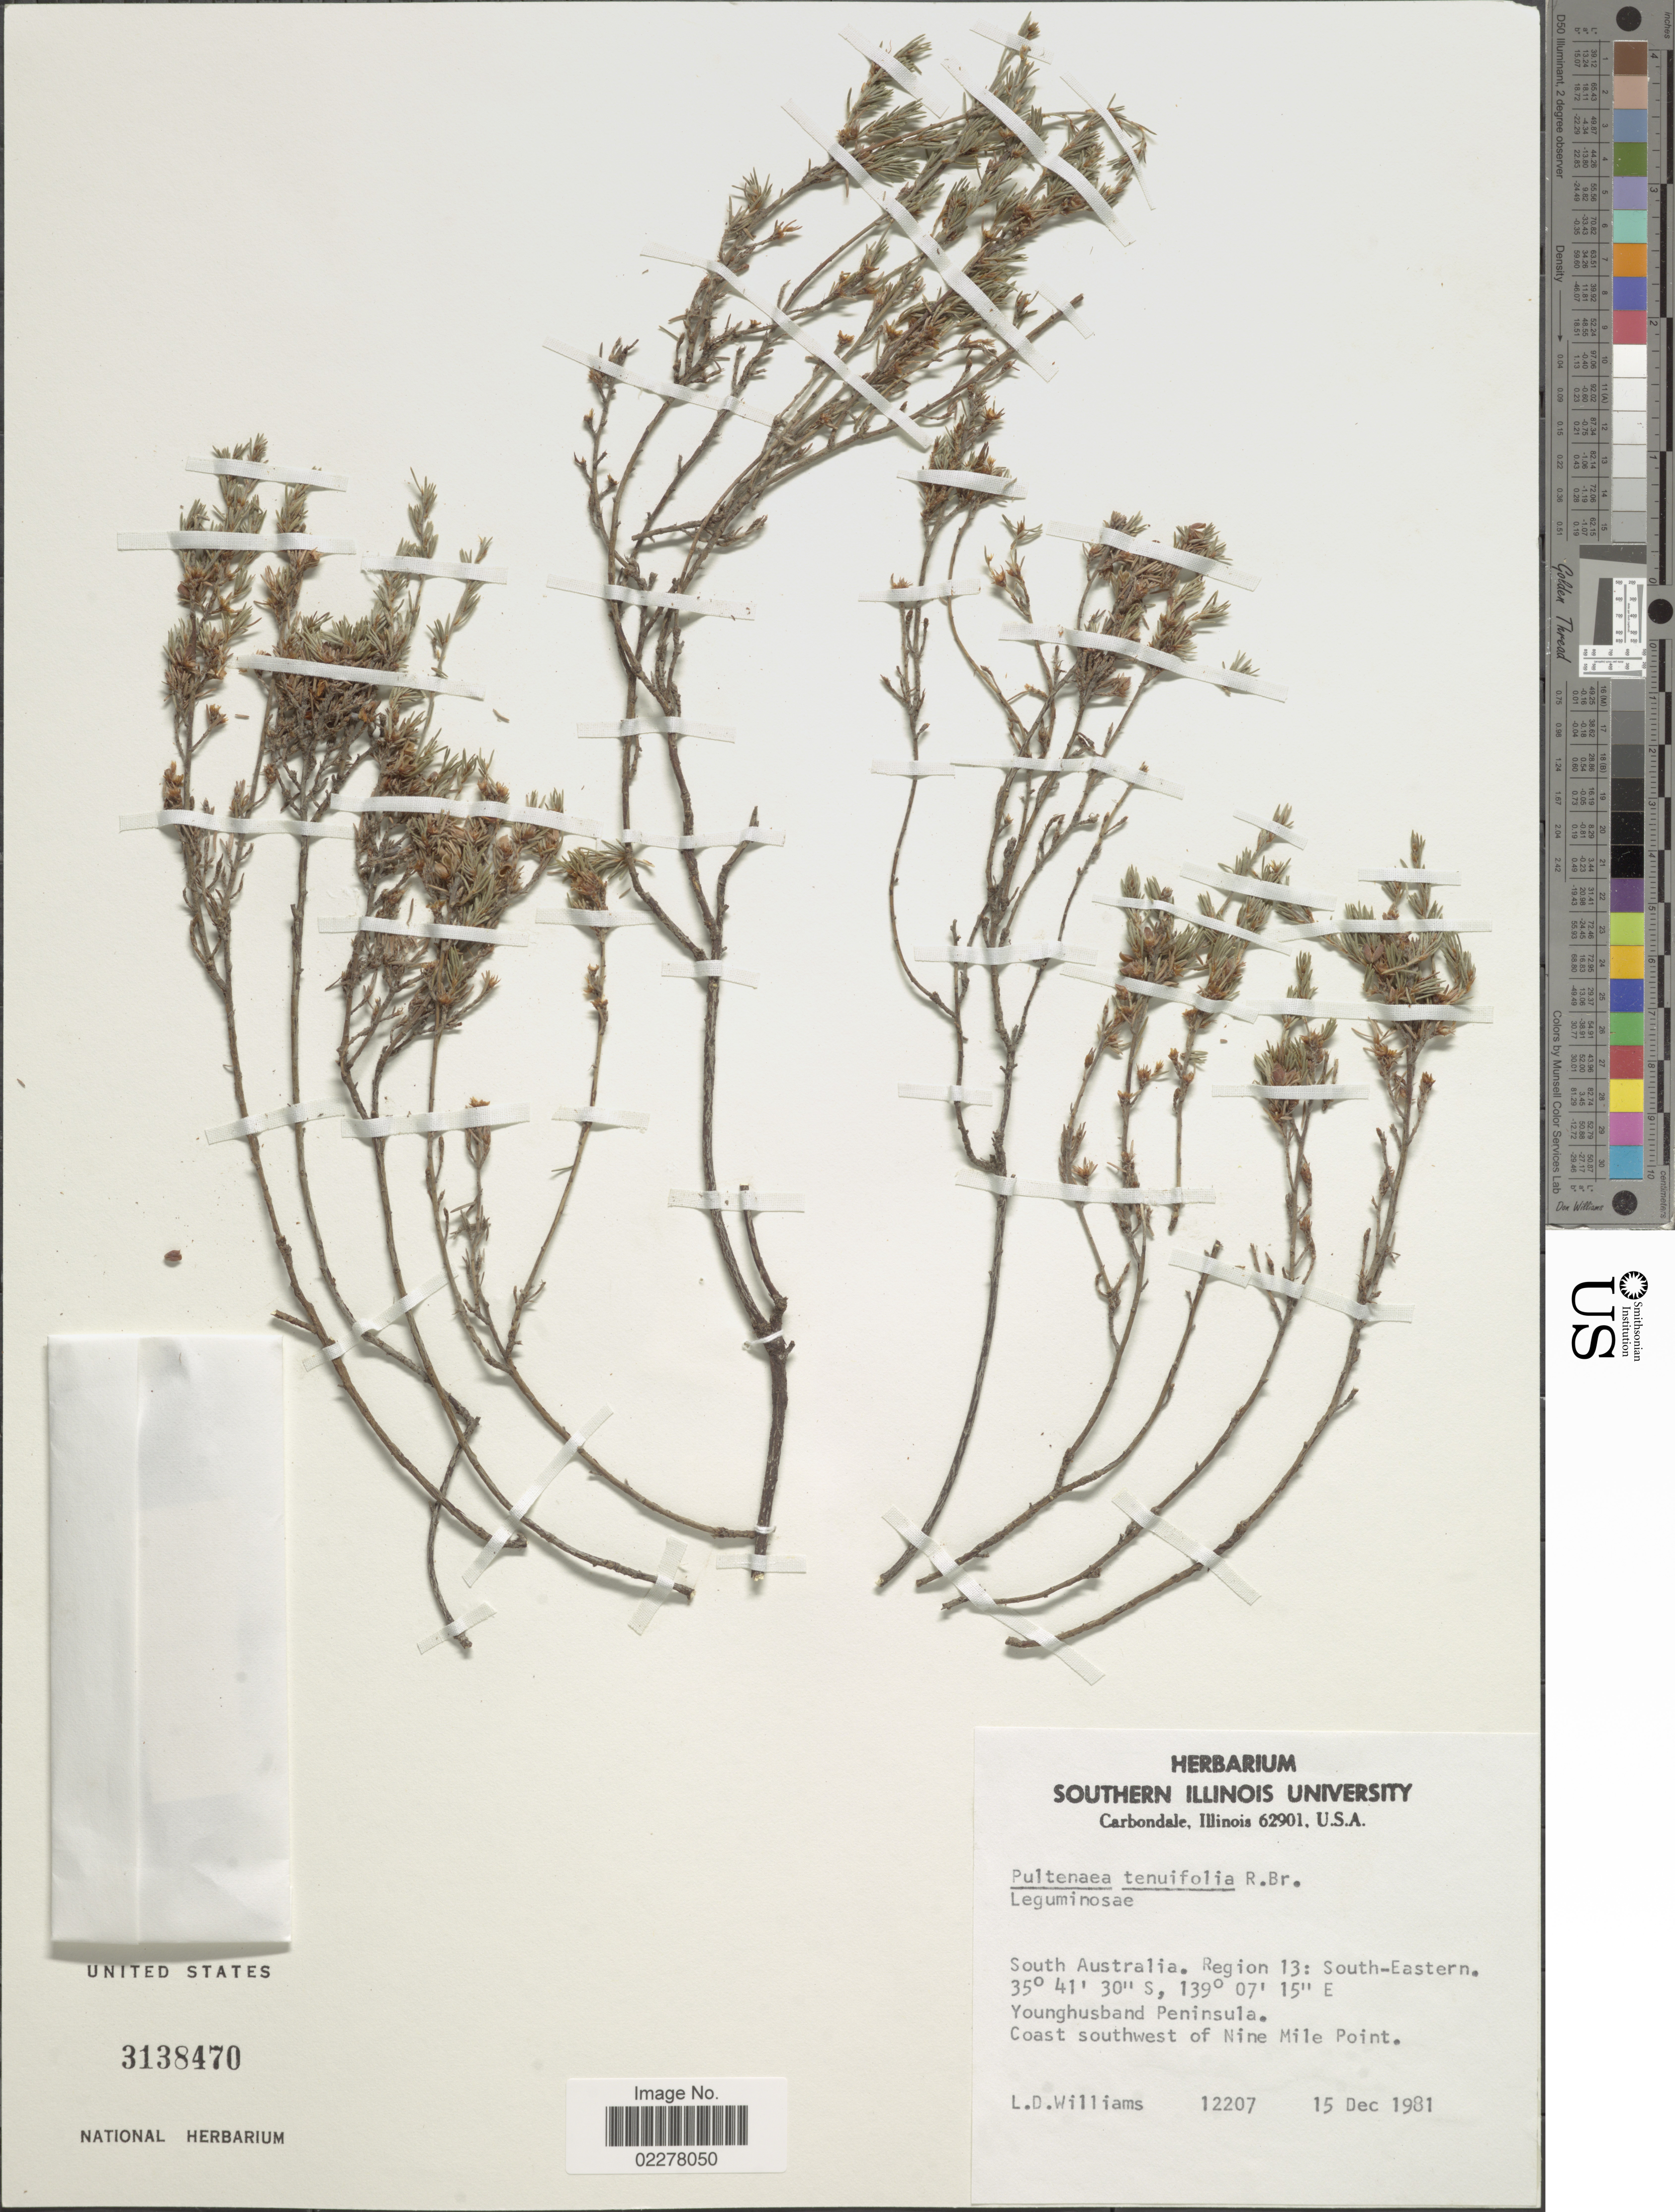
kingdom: Plantae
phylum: Tracheophyta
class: Magnoliopsida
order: Fabales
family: Fabaceae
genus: Pultenaea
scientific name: Pultenaea tenuifolia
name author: Sims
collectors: L. Williams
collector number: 12207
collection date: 1981-12-15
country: Australia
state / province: South Australia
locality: Region 13; South-Eastern. Younghusband Penninsula. Coast southwest of Nine Mile Point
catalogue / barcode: US 3138470